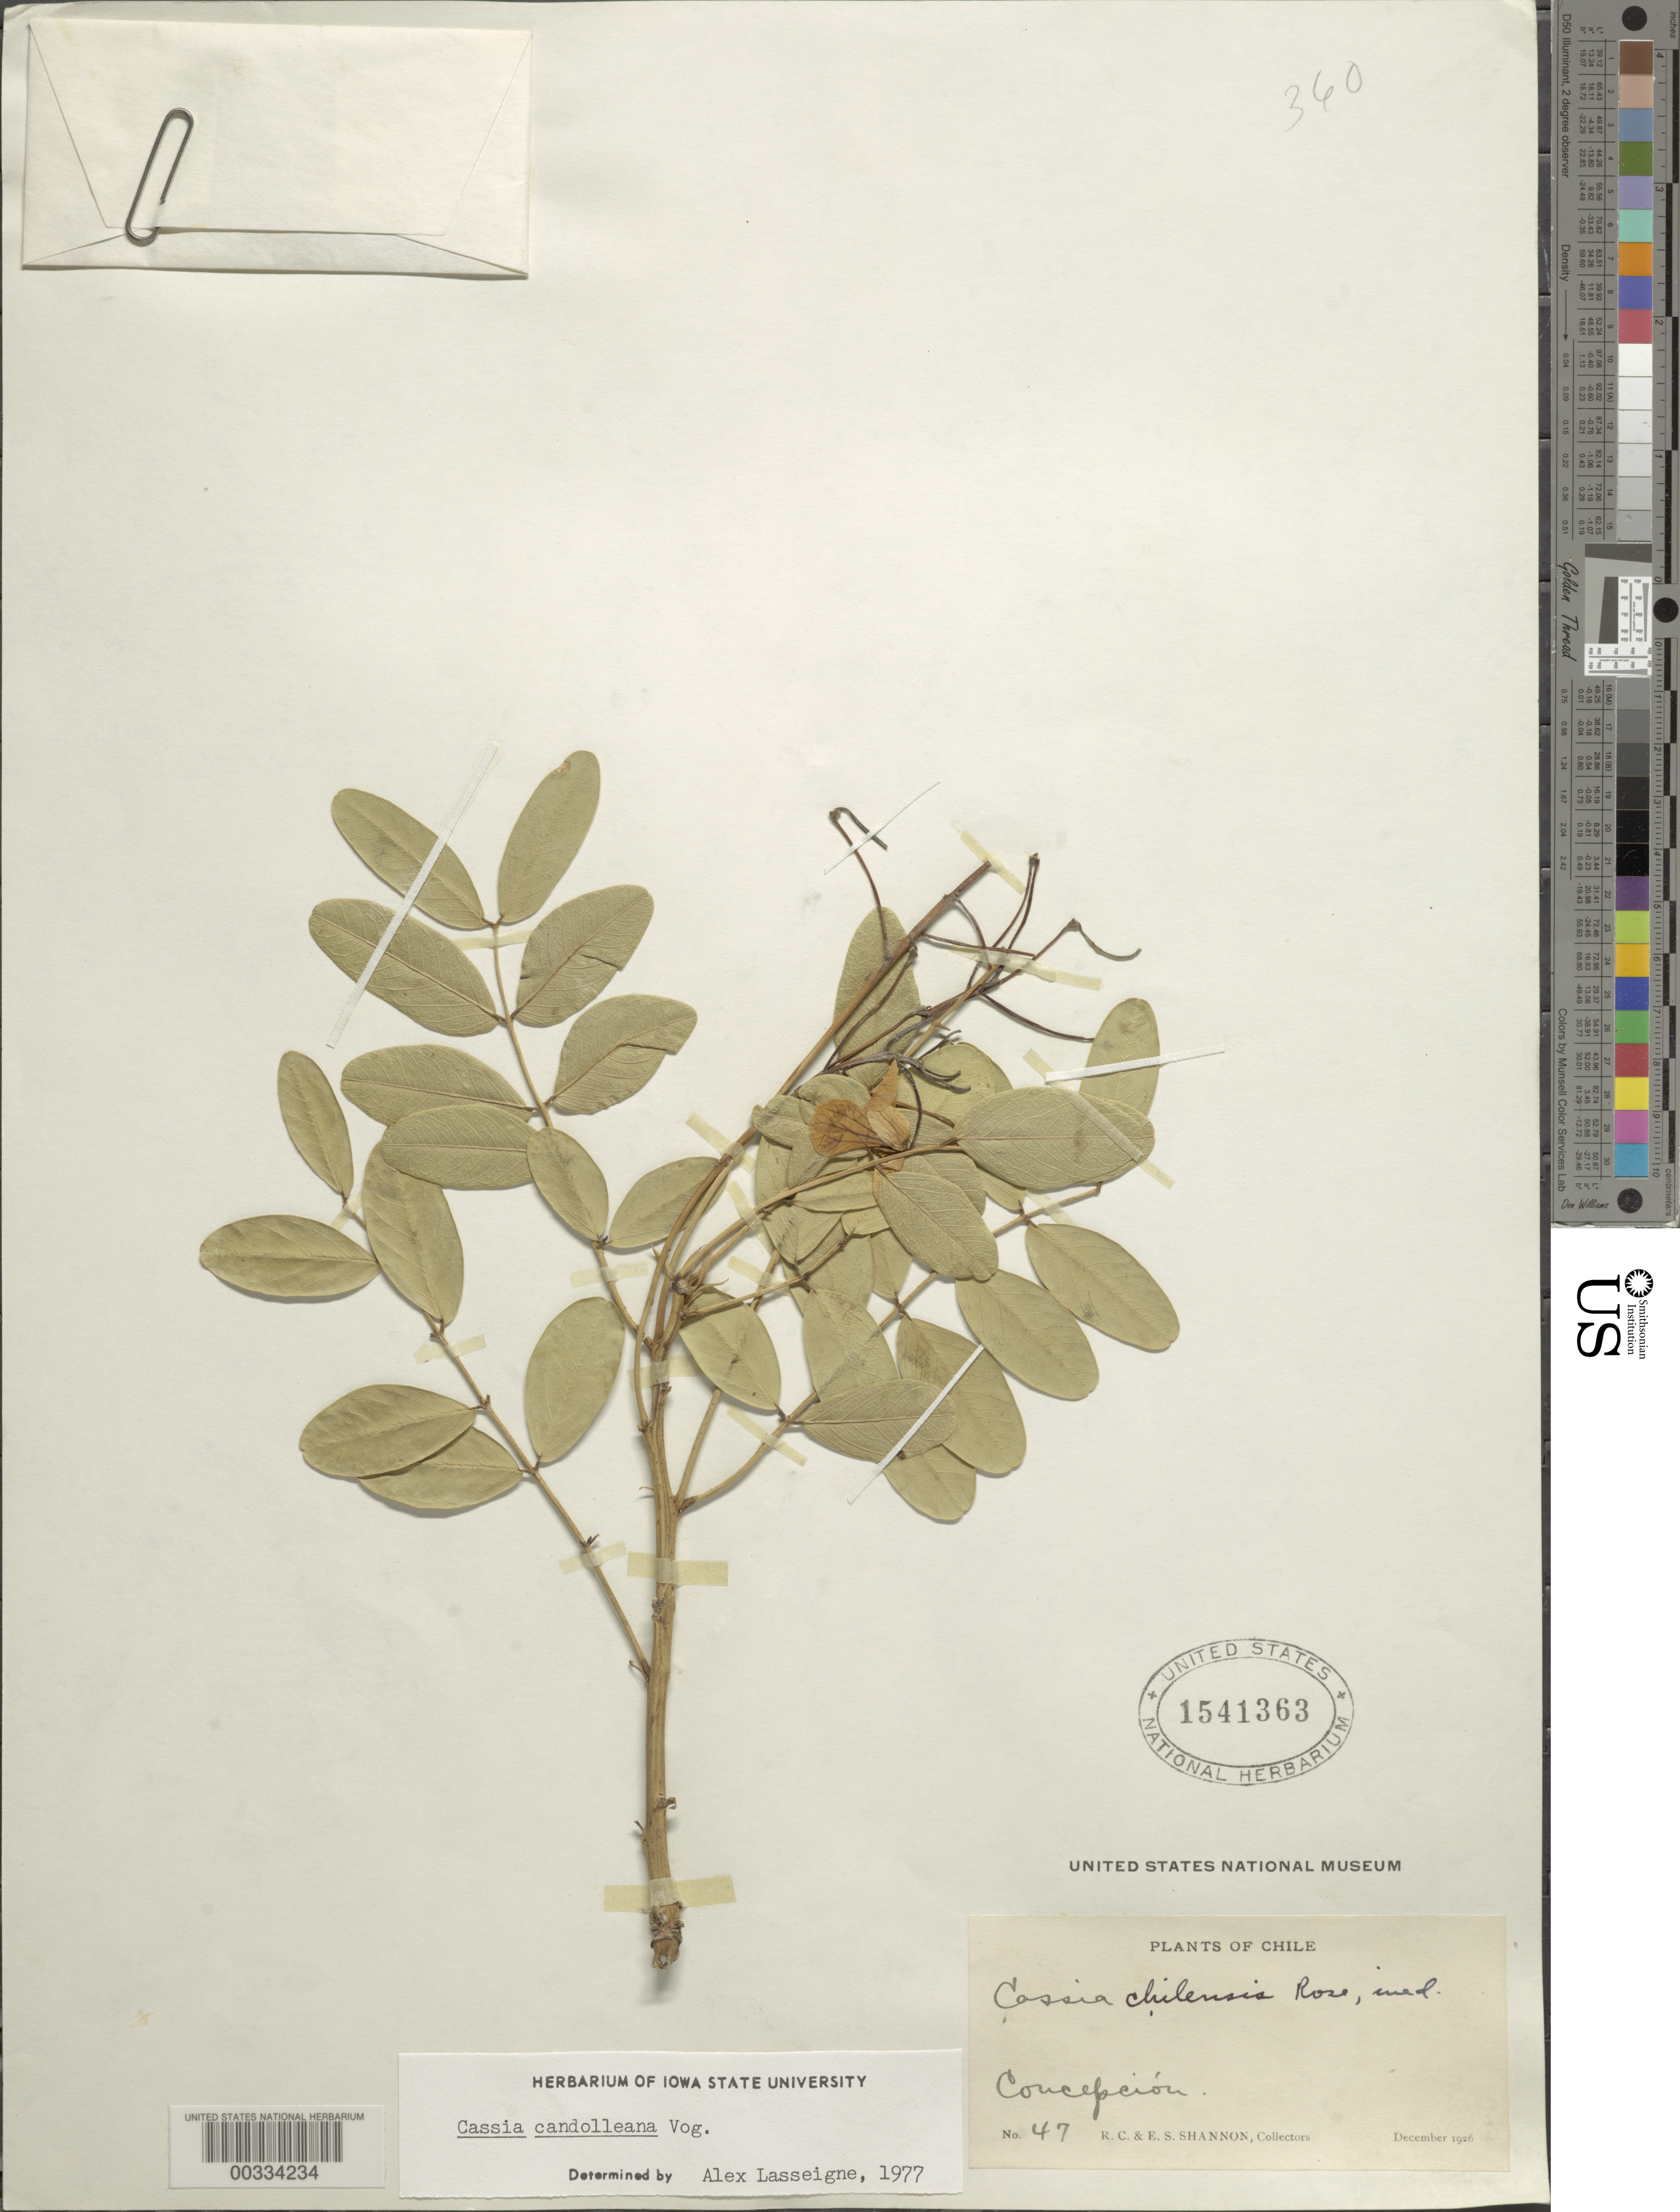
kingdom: Plantae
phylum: Tracheophyta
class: Magnoliopsida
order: Fabales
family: Fabaceae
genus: Senna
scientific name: Senna candolleana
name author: (Vogel) H.S. Irwin & Barneby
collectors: R. Shannon & E. Shannon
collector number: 47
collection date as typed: Dec 1926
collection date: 1926-12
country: Chile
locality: Concepcion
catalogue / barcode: US 1541363